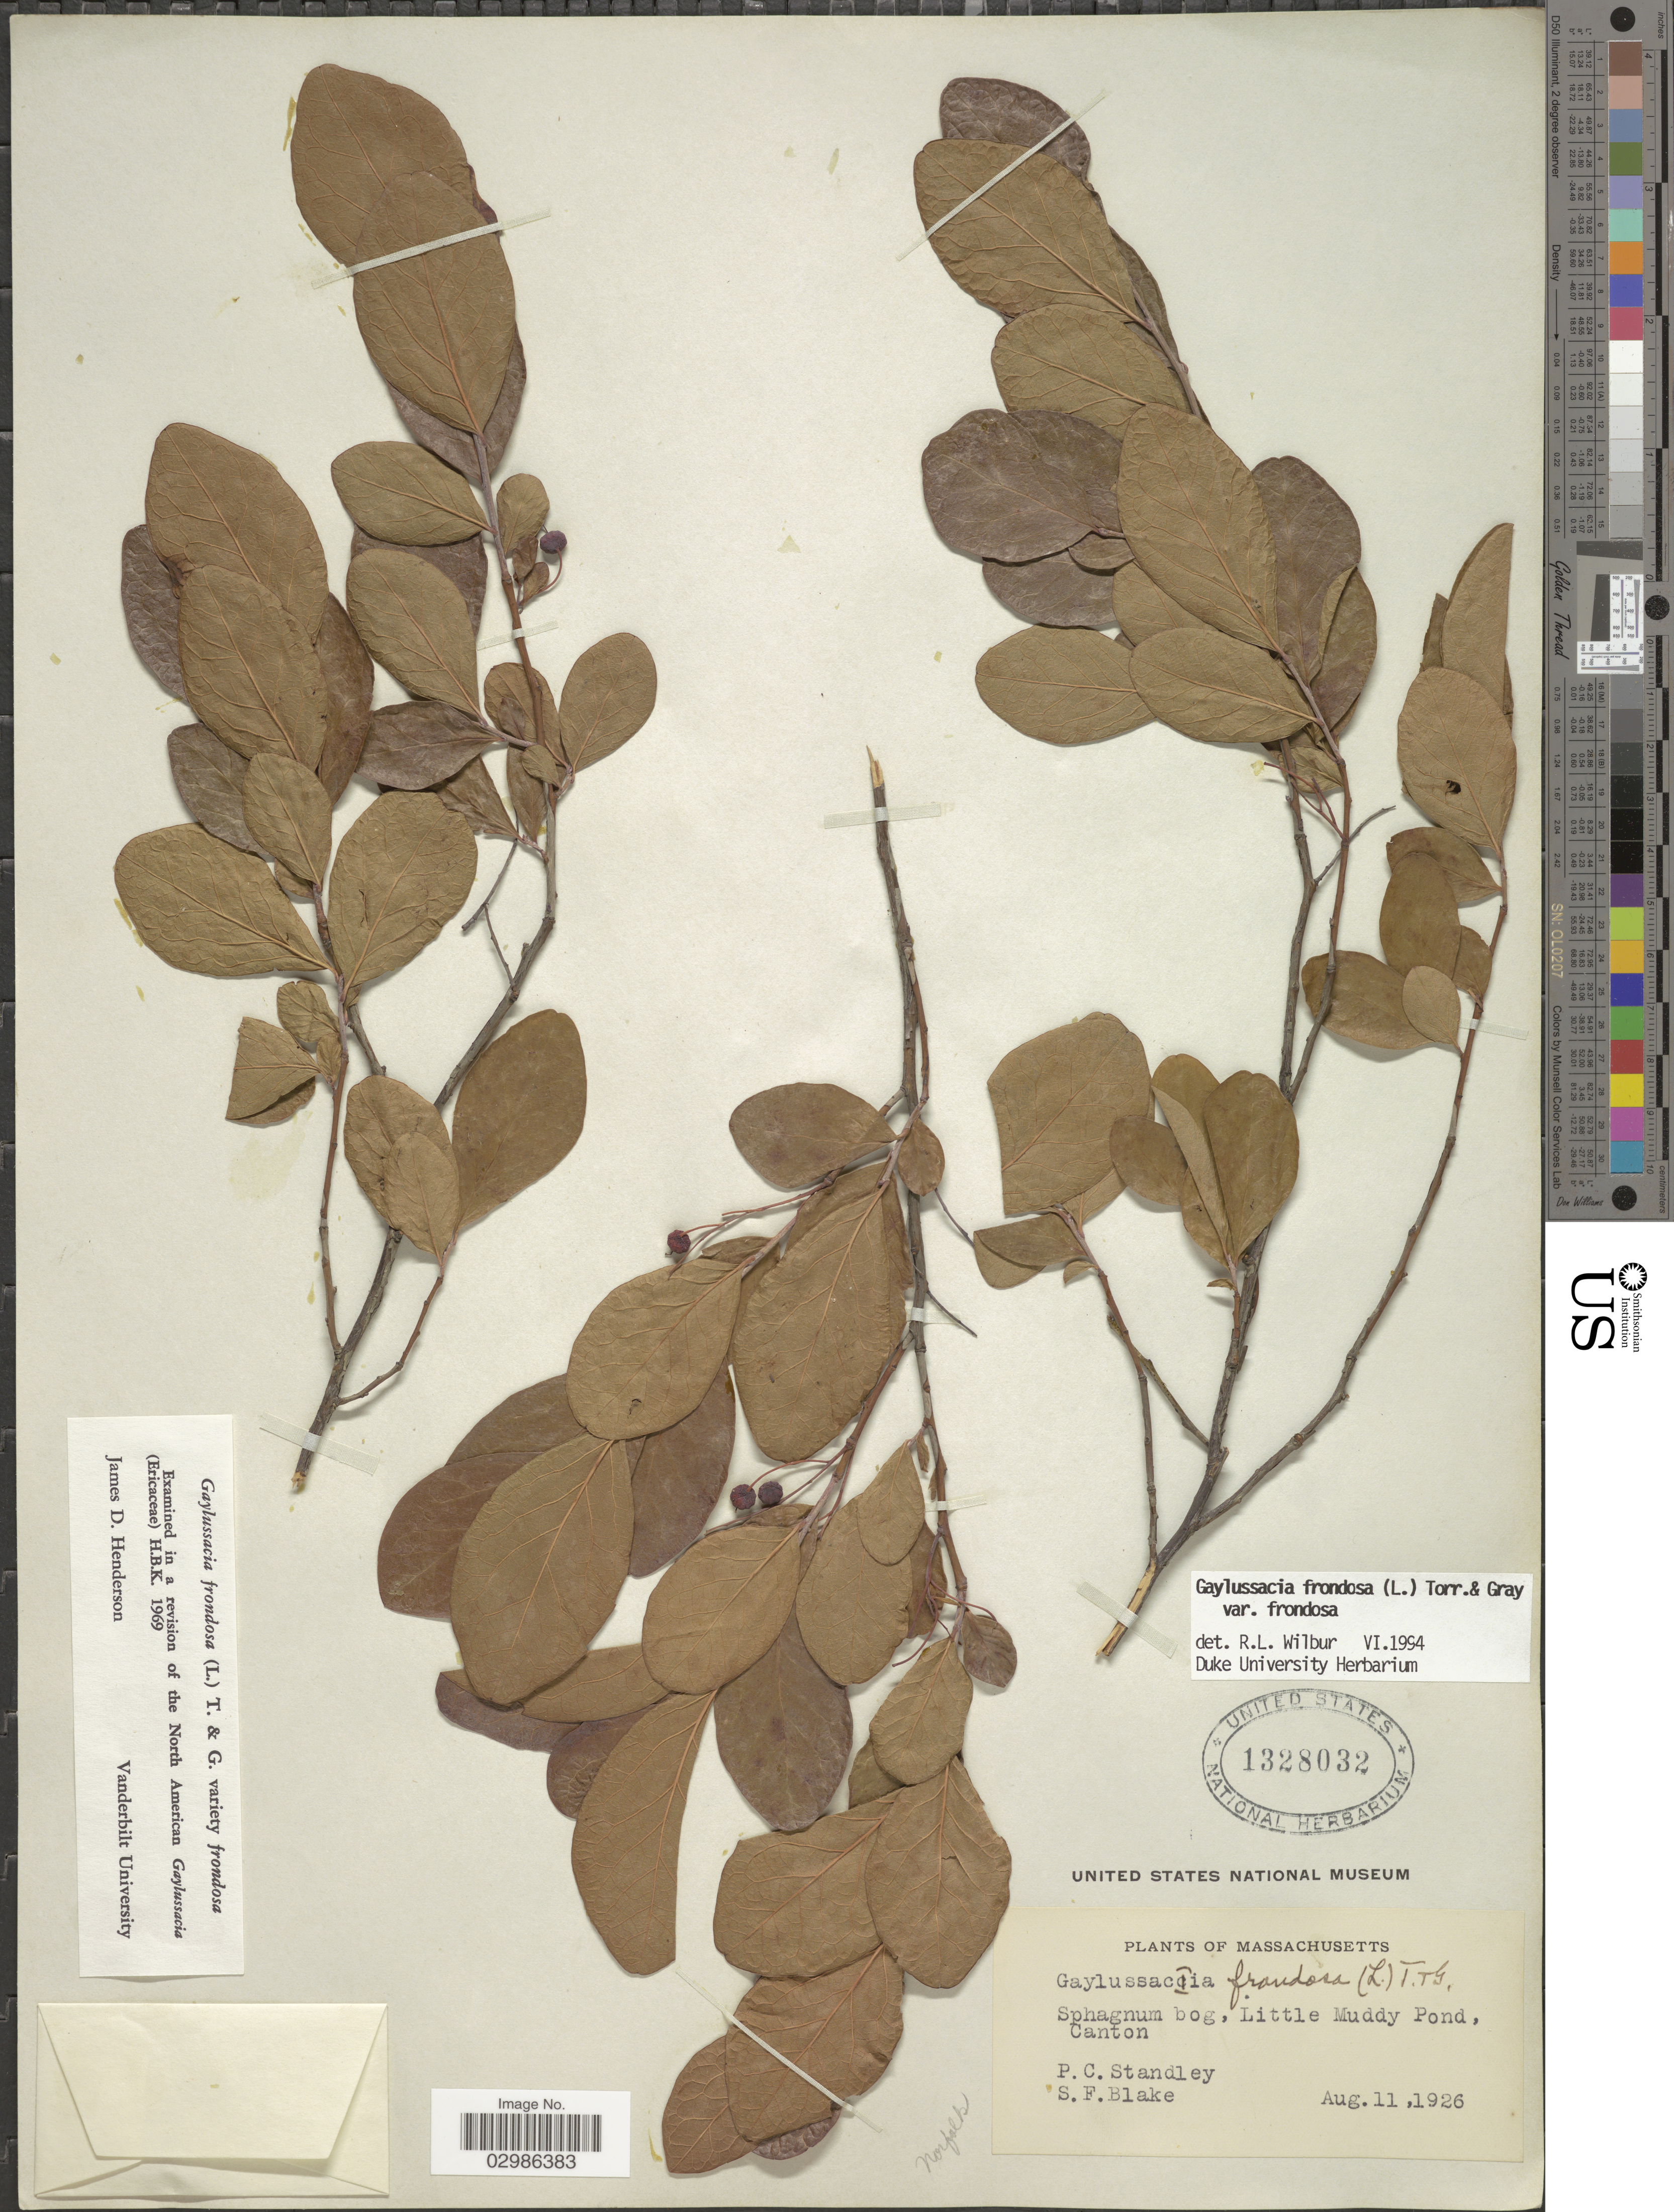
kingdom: Plantae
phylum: Tracheophyta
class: Magnoliopsida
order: Ericales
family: Ericaceae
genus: Gaylussacia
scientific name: Gaylussacia frondosa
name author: (L.) Torr. & A. Gray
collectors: P. C. Standley & S. Blake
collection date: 1926-08-11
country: United States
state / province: Massachusetts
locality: Little Muddy Pond, Canton, Norfolk.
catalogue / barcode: US 1328032